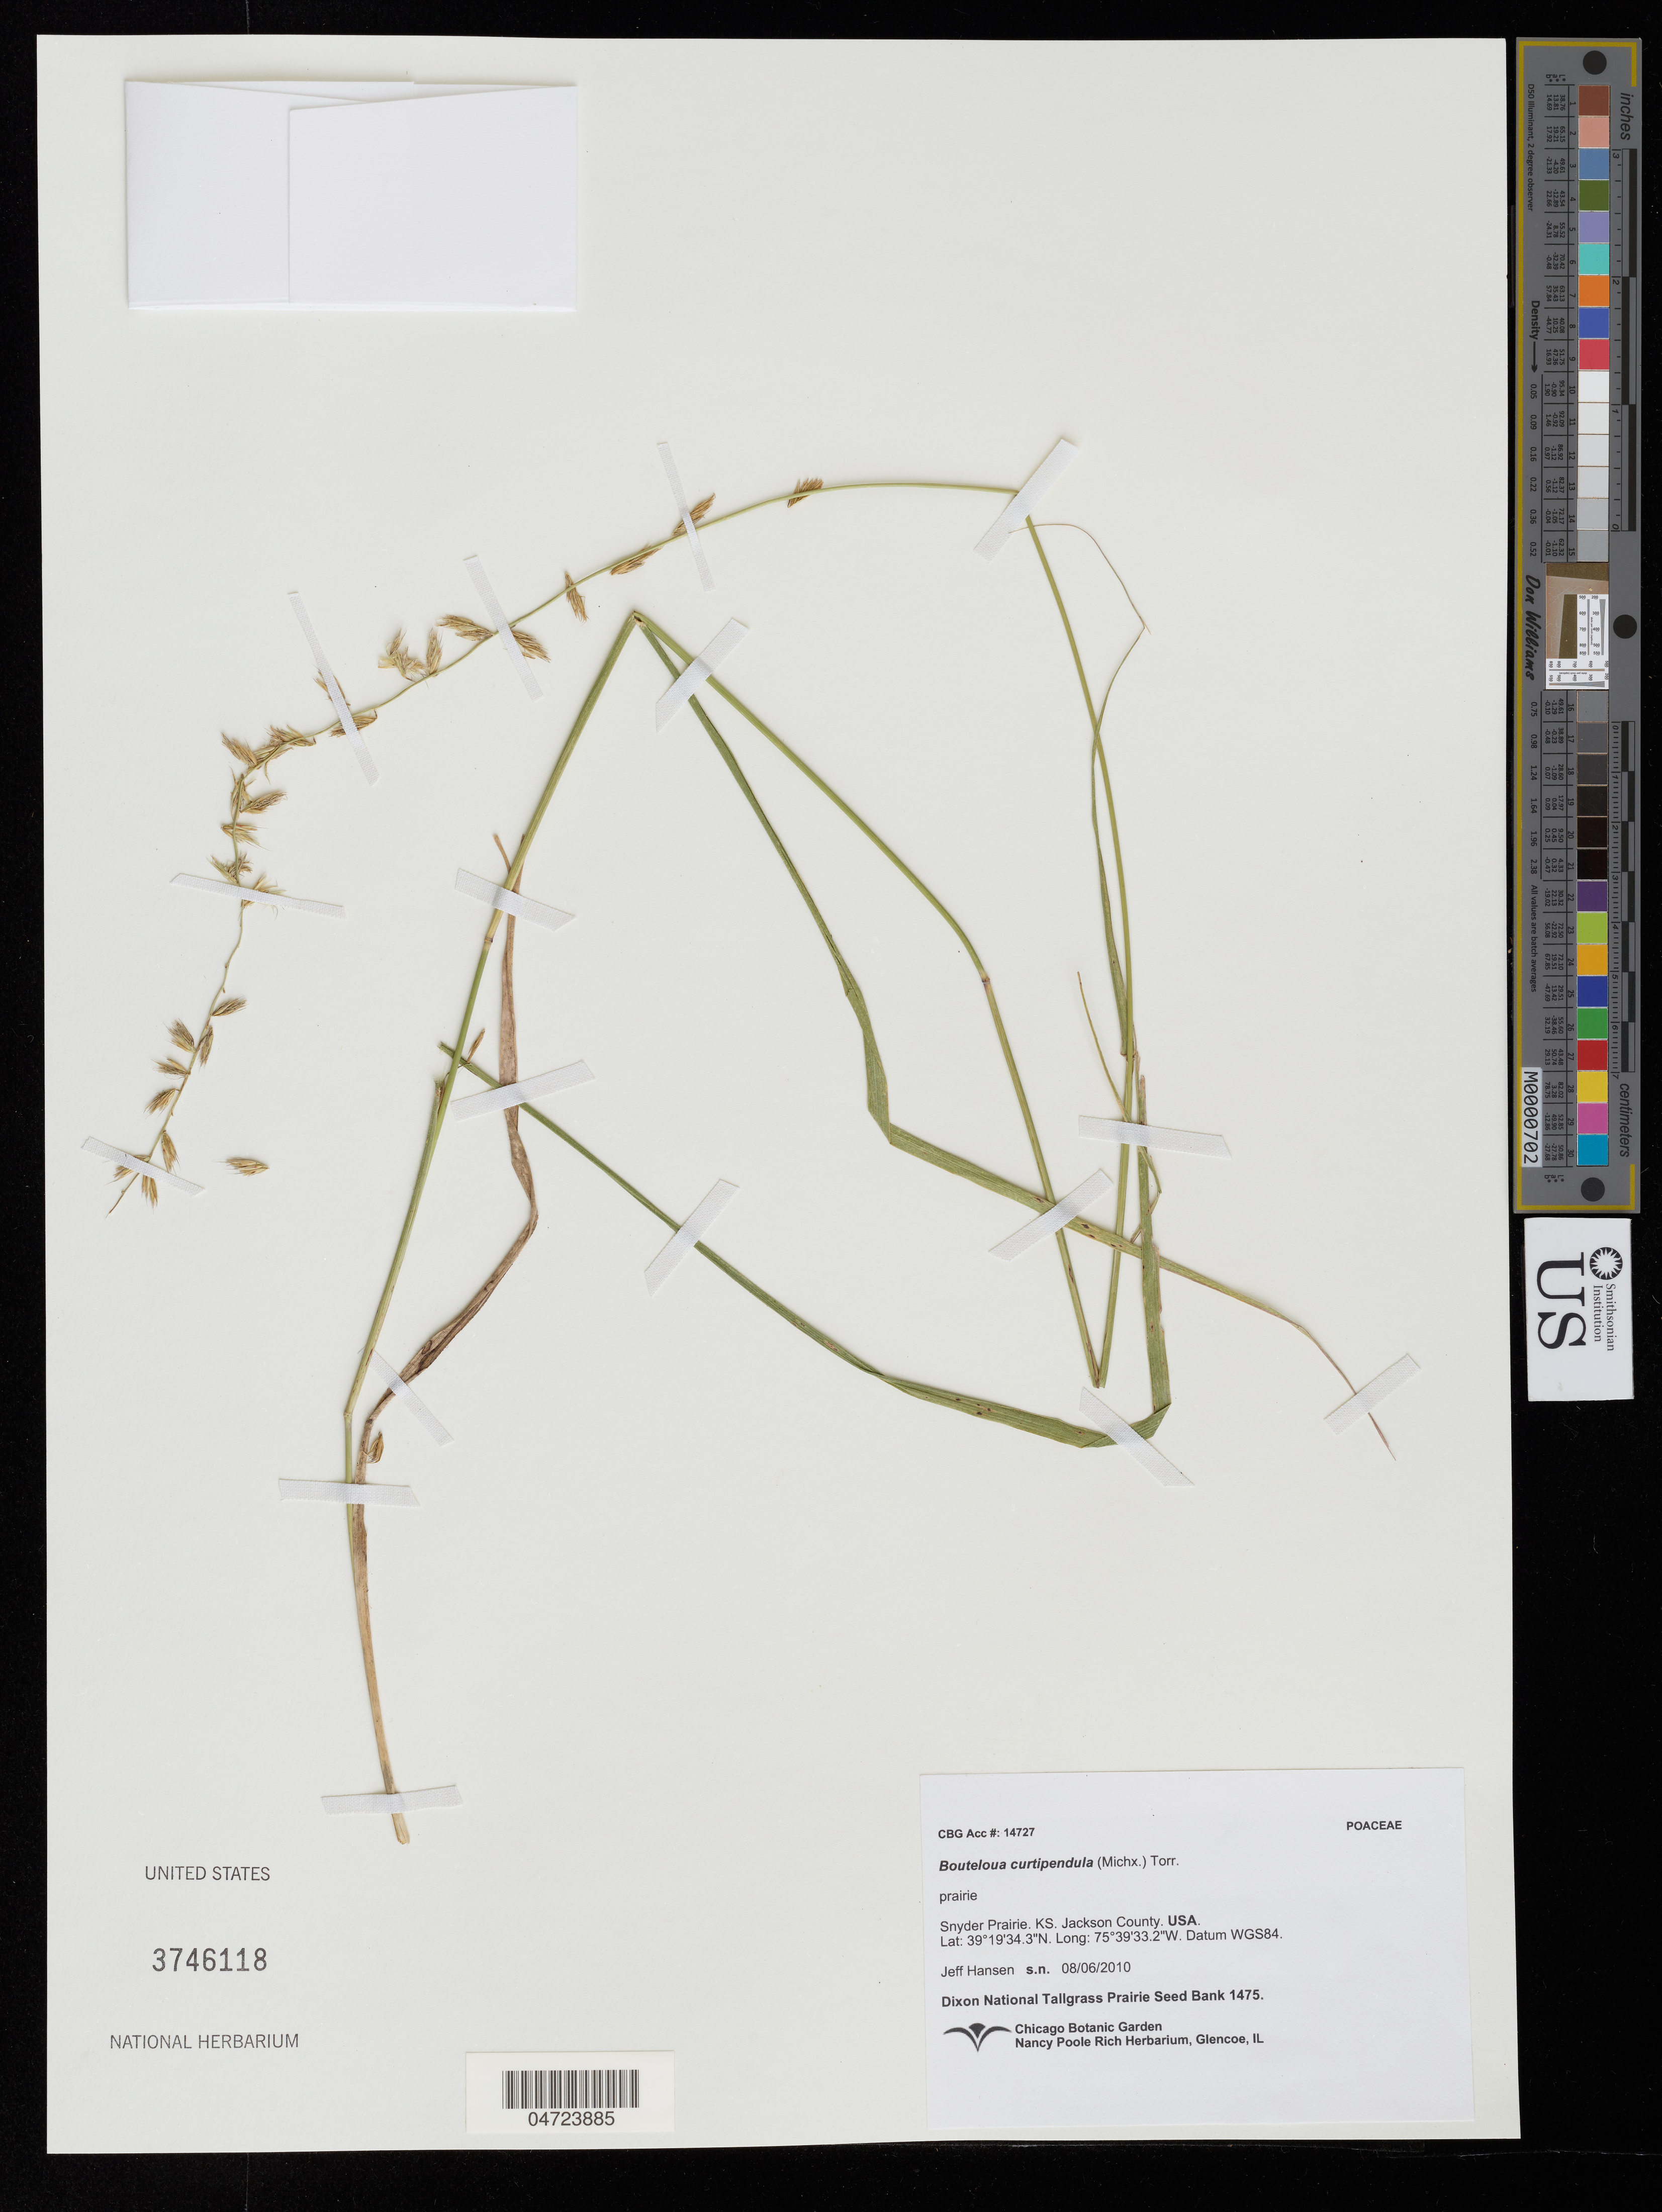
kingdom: Plantae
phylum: Tracheophyta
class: Liliopsida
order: Poales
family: Poaceae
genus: Bouteloua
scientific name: Bouteloua curtipendula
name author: (Michx.) Torr.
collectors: J. Hansen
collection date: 2010-08-06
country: United States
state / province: Kansas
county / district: Jackson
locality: Snyder Prairie. Jackson County.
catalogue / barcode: US 3746118